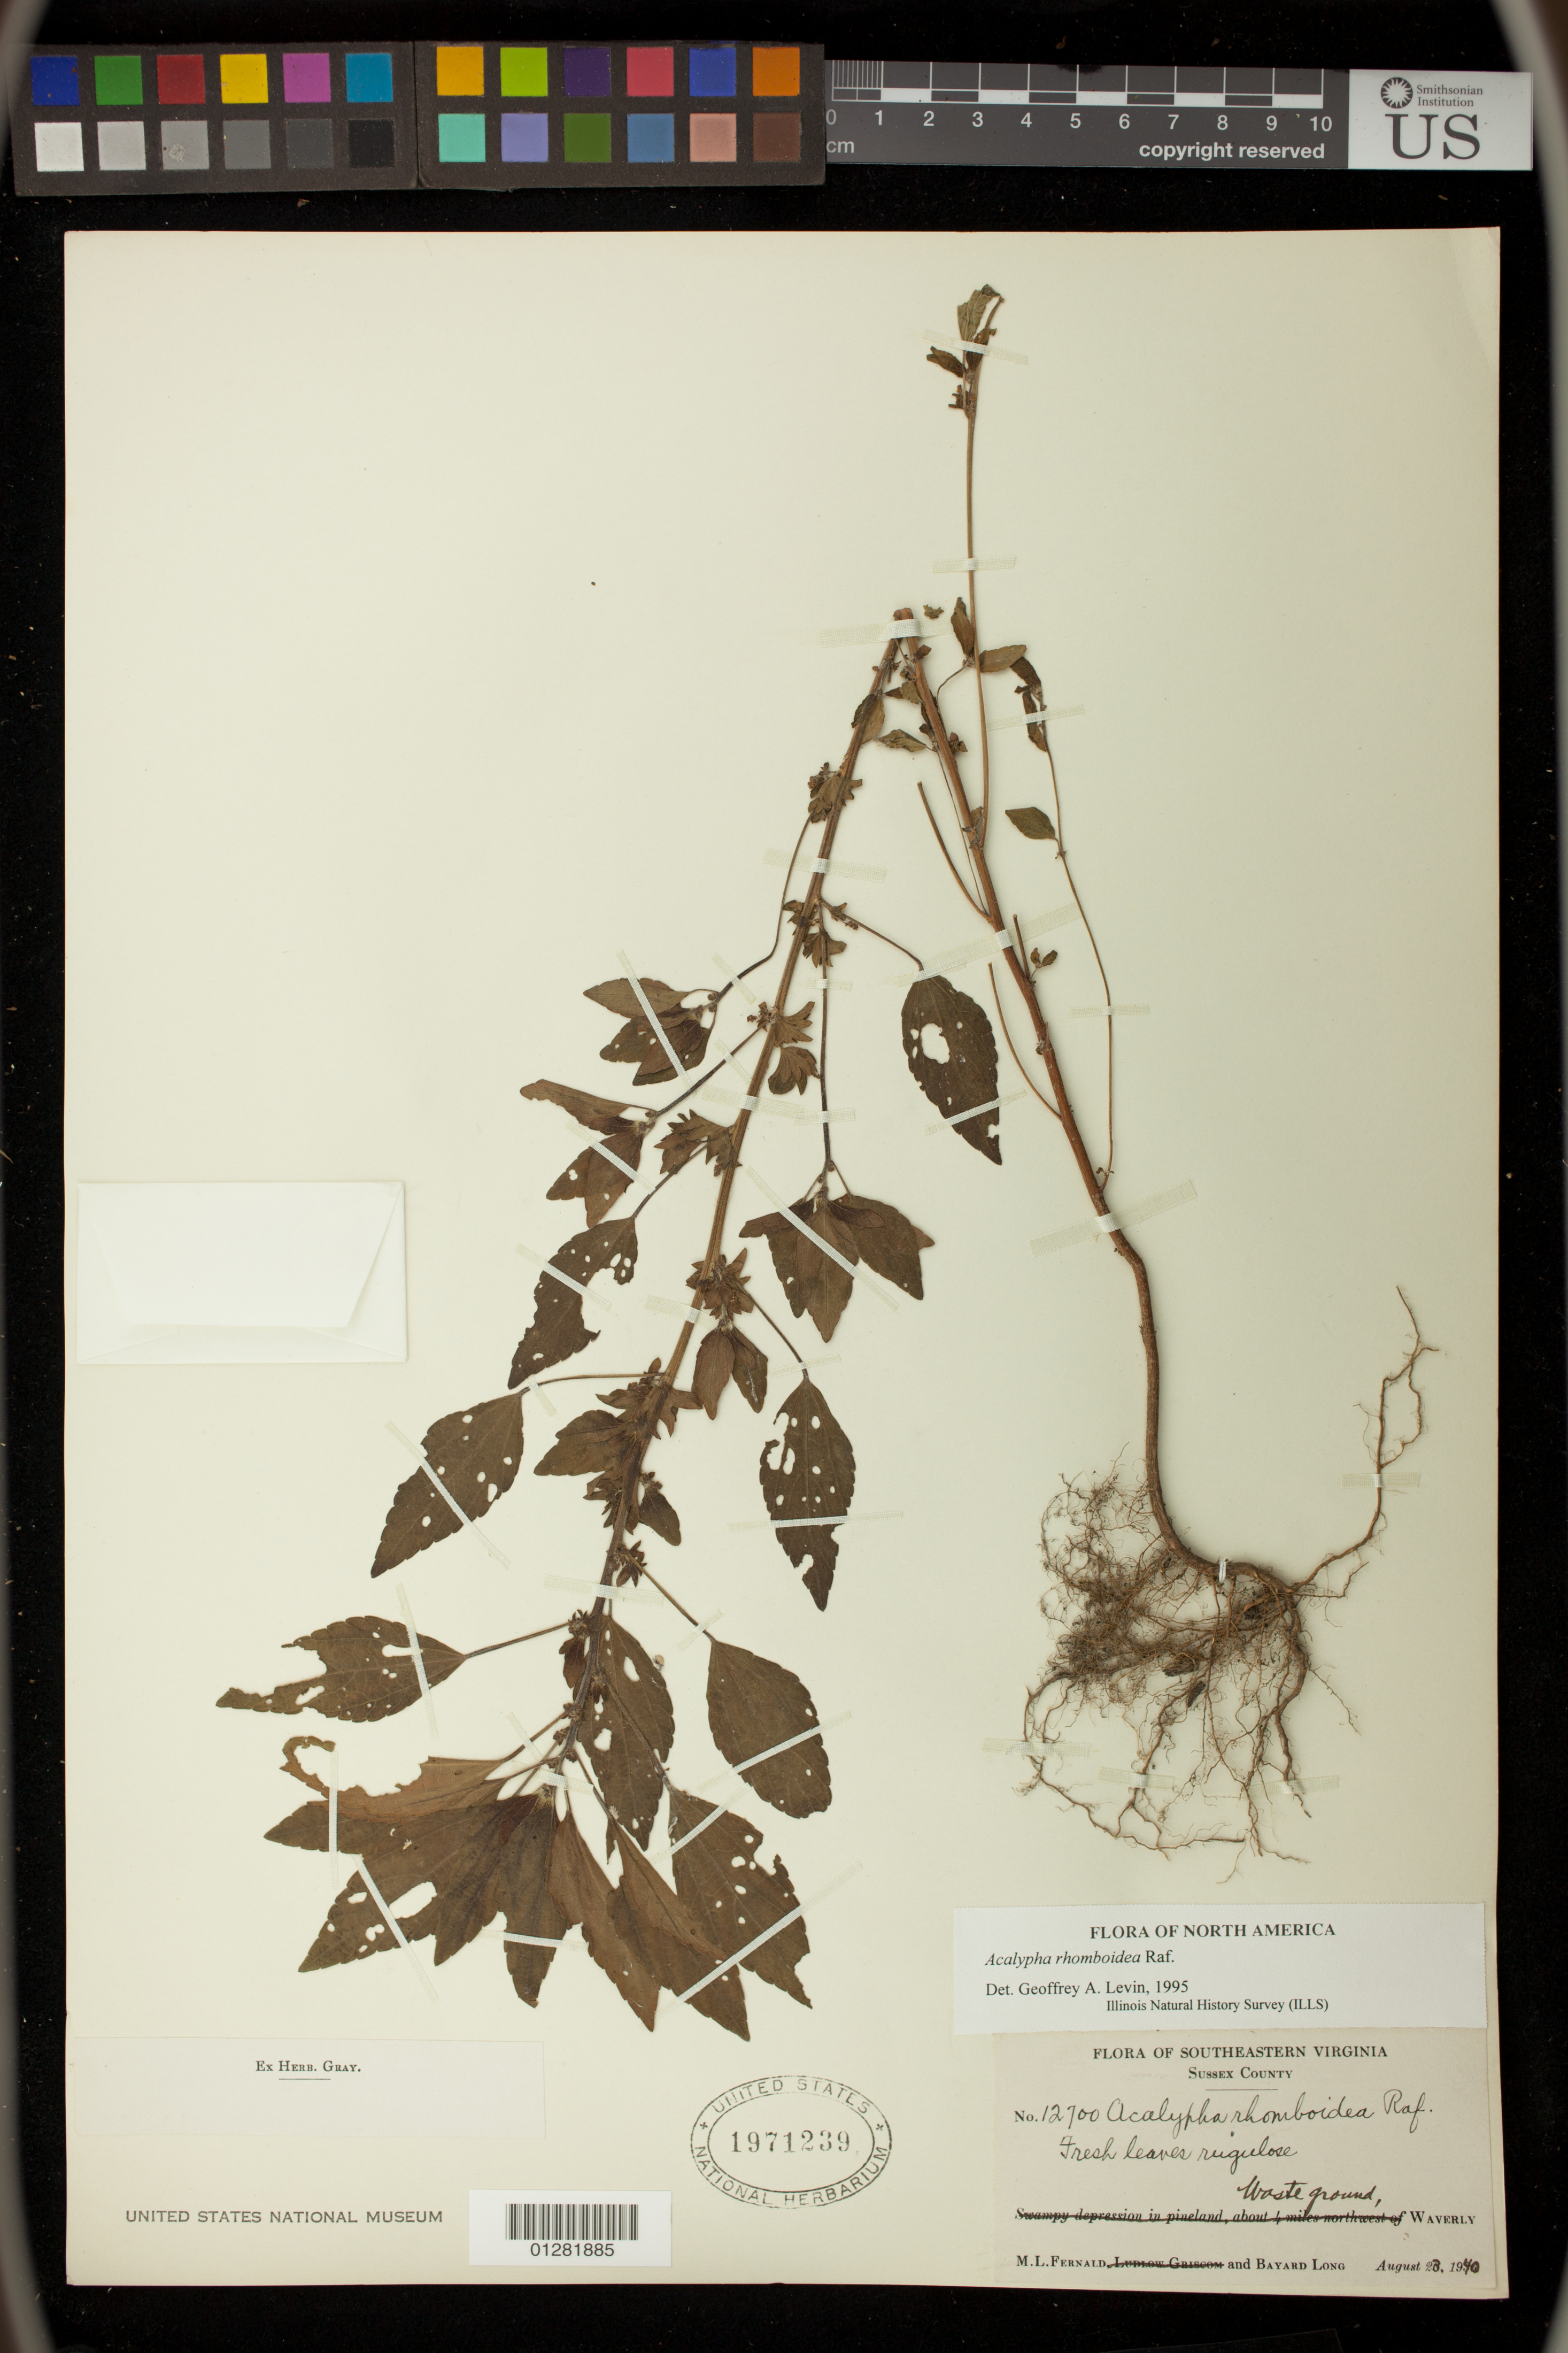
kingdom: Plantae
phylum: Tracheophyta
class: Magnoliopsida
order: Malpighiales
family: Euphorbiaceae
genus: Acalypha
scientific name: Acalypha rhomboidea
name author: Raf.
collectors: M. L. Fernald & B. H. Long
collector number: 12700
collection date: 1940-08-23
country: United States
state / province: Virginia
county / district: Sussex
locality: Waverly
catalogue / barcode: US 1971239